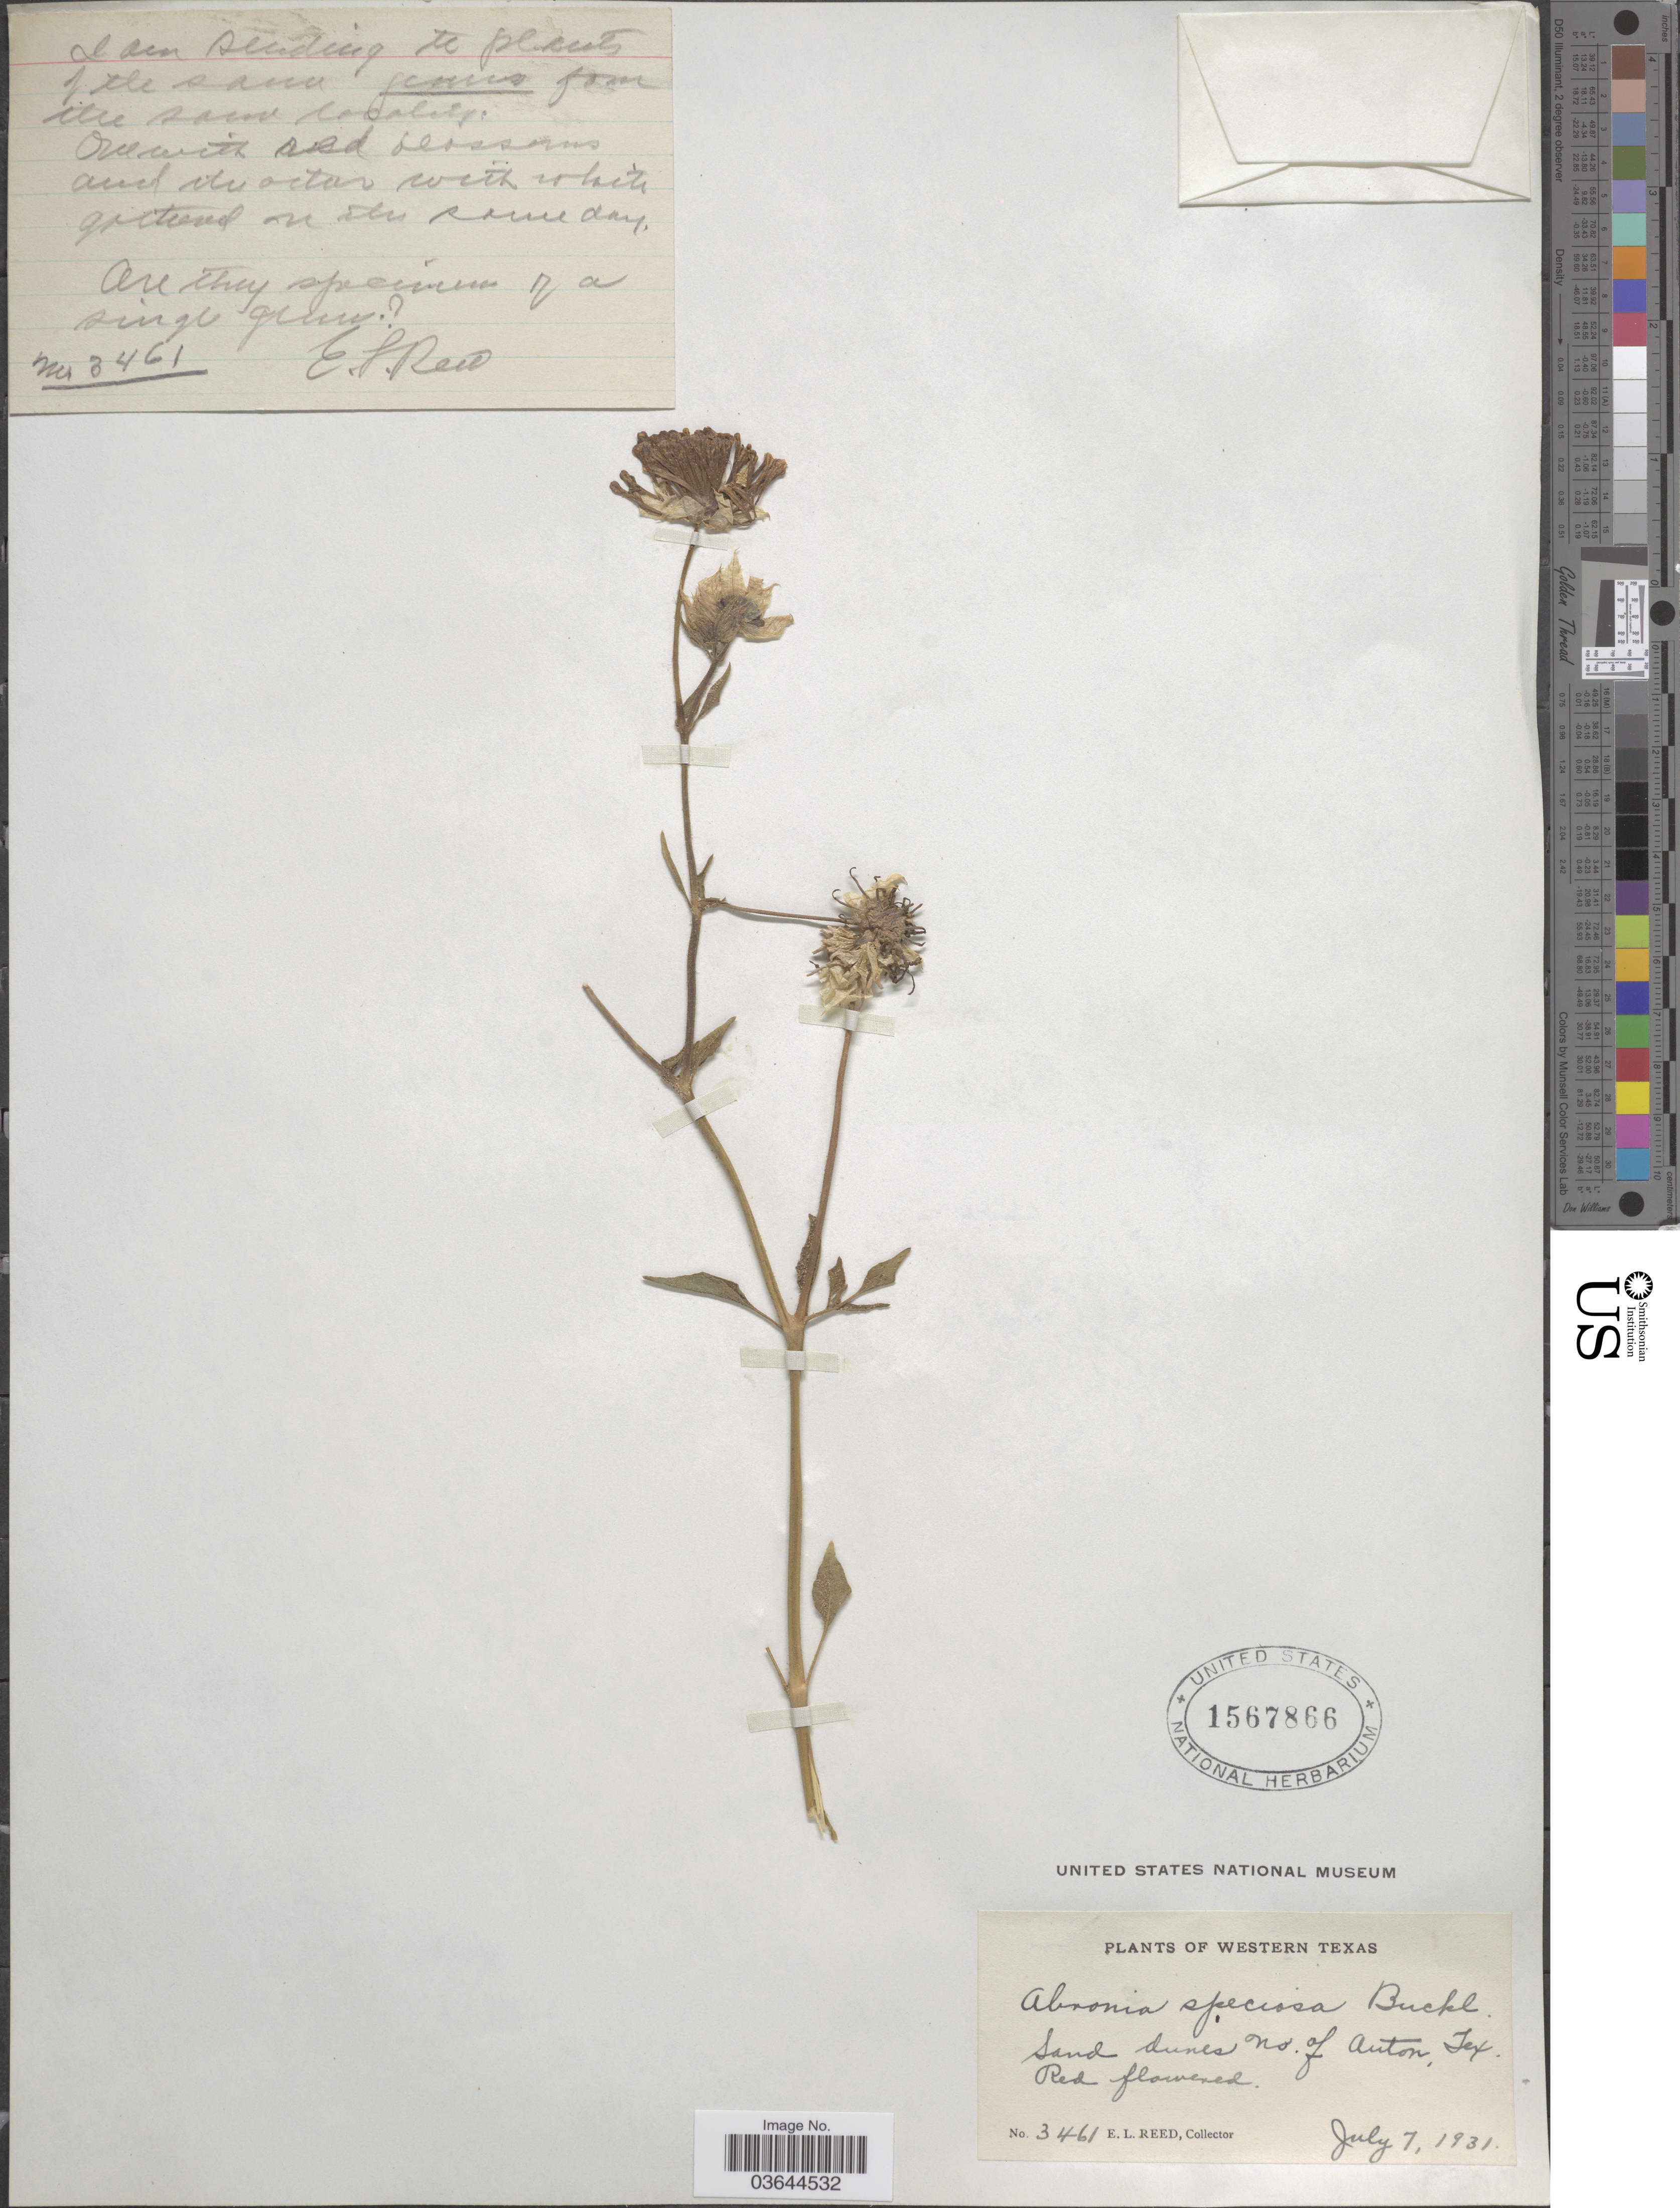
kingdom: Plantae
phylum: Tracheophyta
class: Magnoliopsida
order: Caryophyllales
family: Nyctaginaceae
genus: Abronia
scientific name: Abronia carletonii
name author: J.M. Coult. & Fisher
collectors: E. Reed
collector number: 3461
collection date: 1931-07-07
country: United States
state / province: Texas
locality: Western Texas. Sand dunes W. of Anton, Tex.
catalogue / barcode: US 1567866